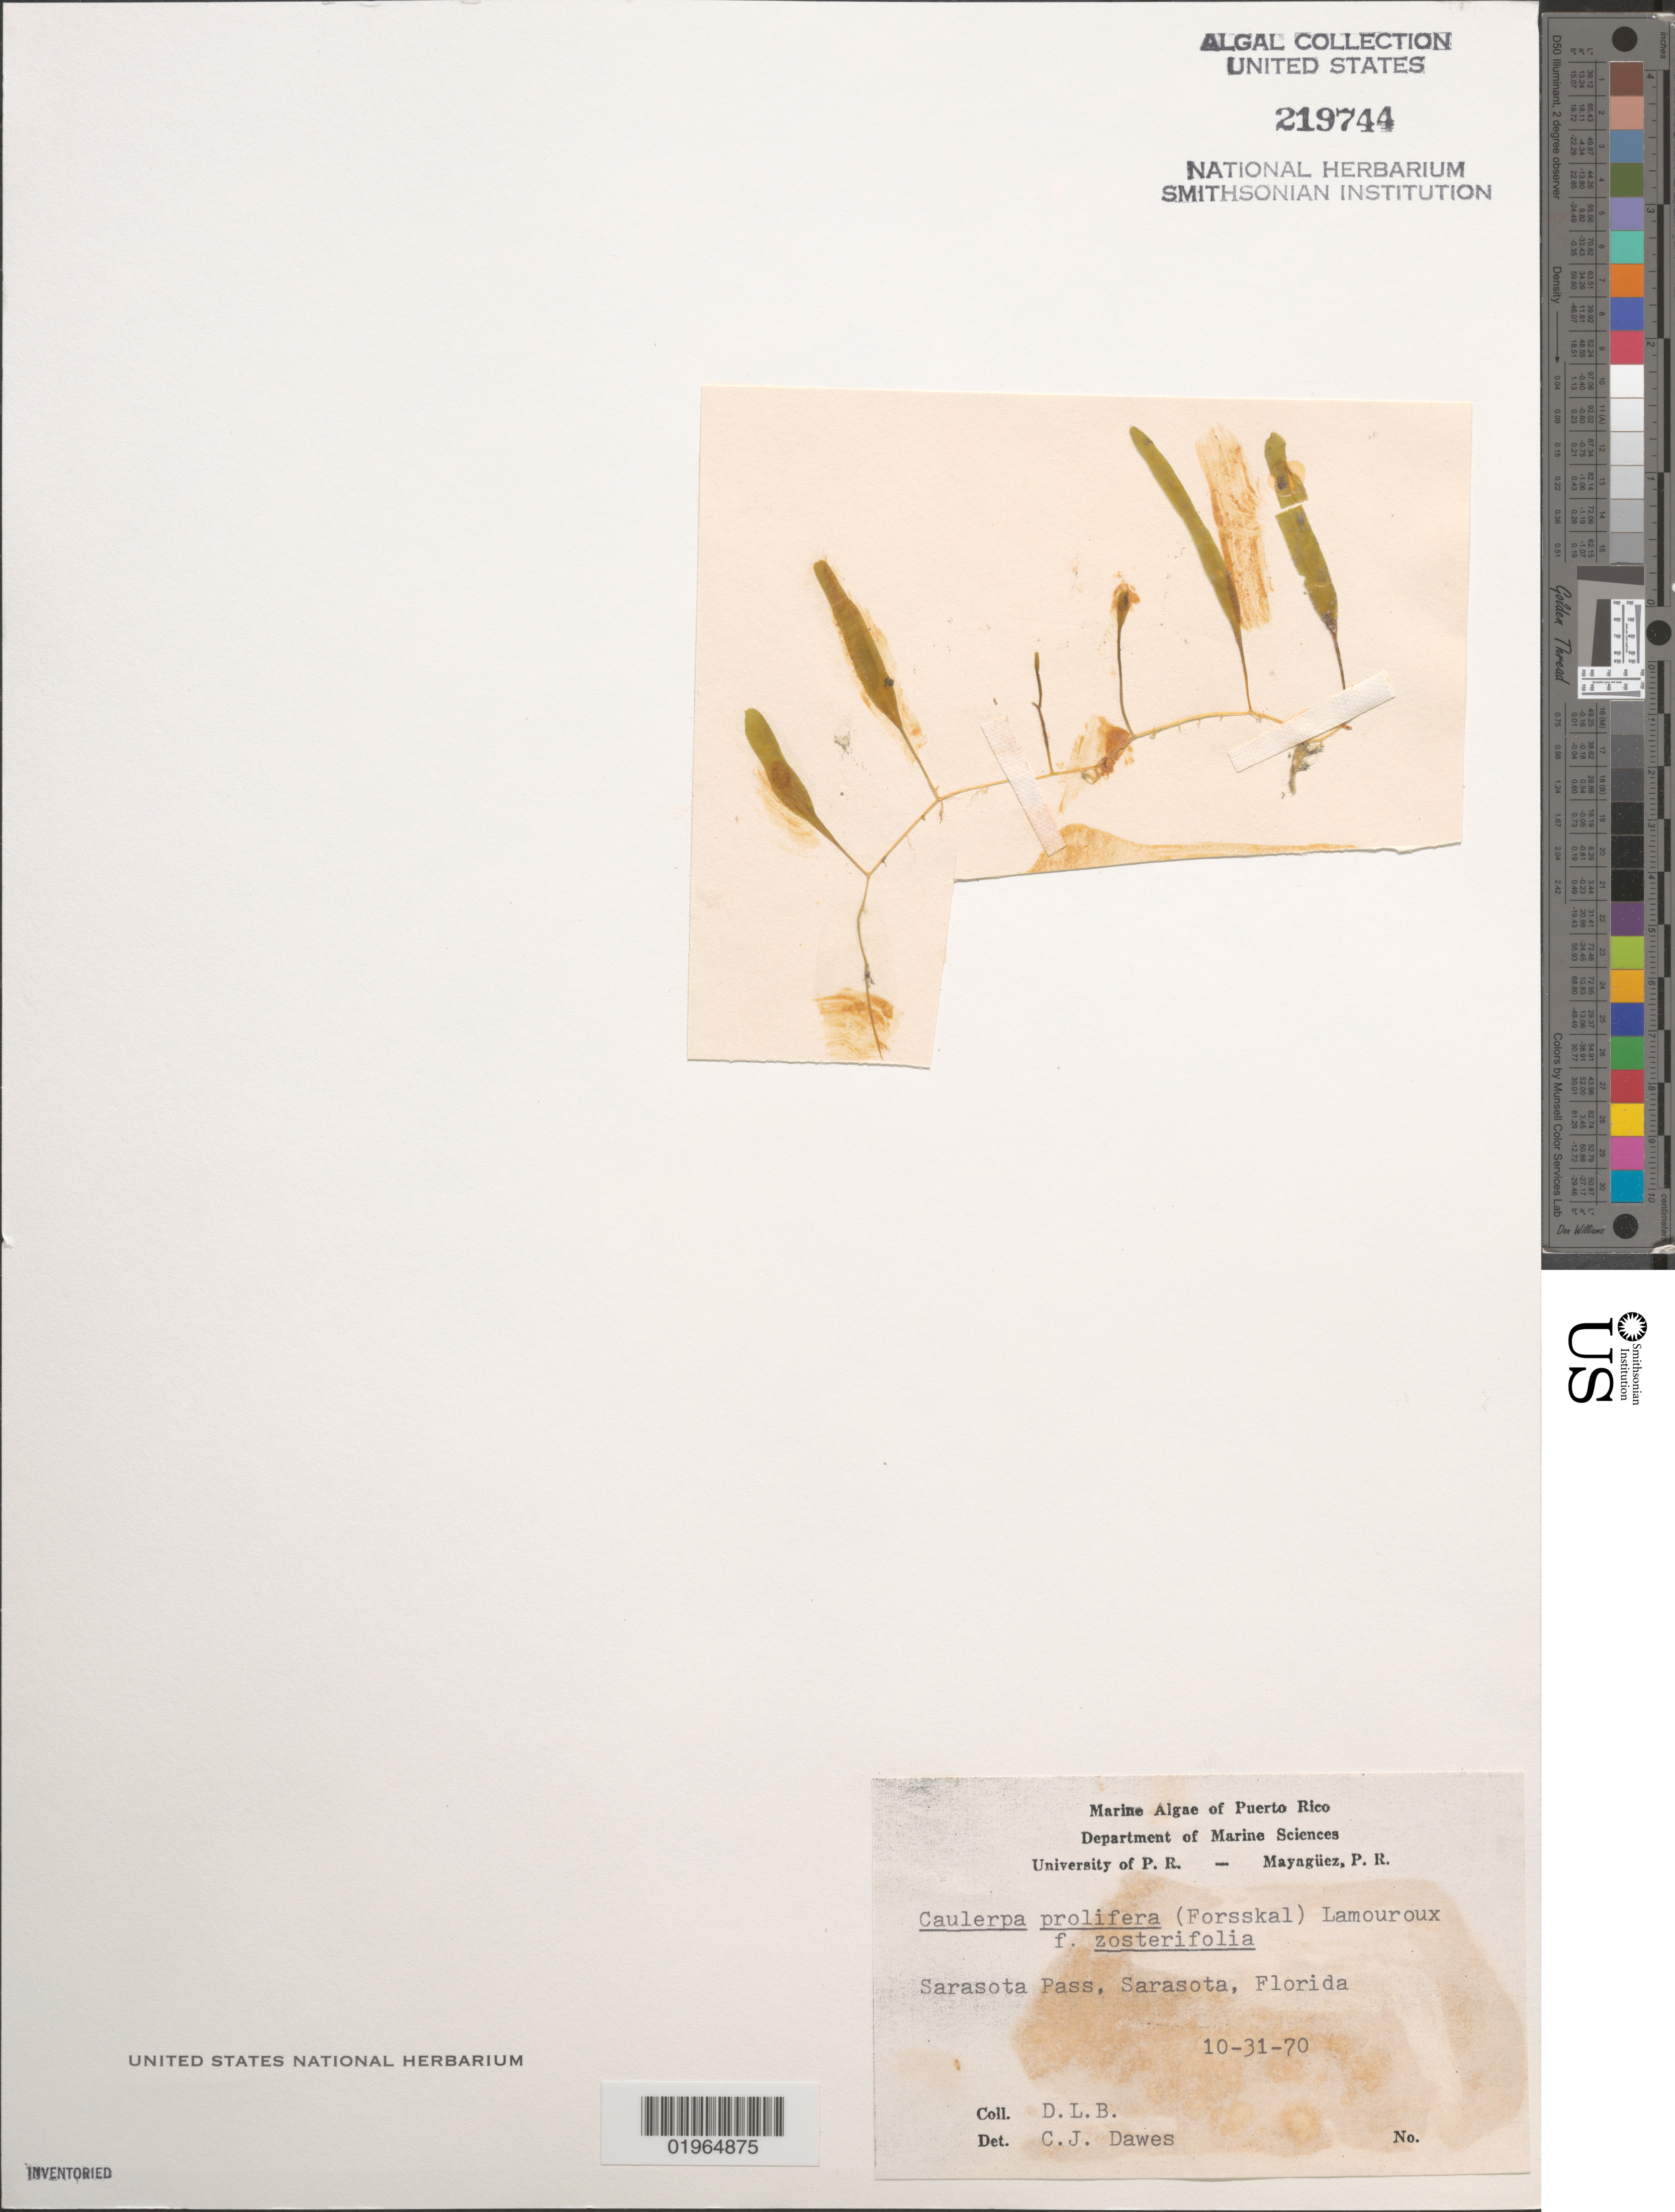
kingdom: Plantae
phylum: Chlorophyta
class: Ulvophyceae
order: Bryopsidales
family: Caulerpaceae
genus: Caulerpa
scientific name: Caulerpa prolifera f. zosterifolia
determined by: Dawes, C. J.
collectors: D.L. Ballantine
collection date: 1970-10-31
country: United States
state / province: Florida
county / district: Sarasota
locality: Sarasota Pass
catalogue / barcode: US 219744